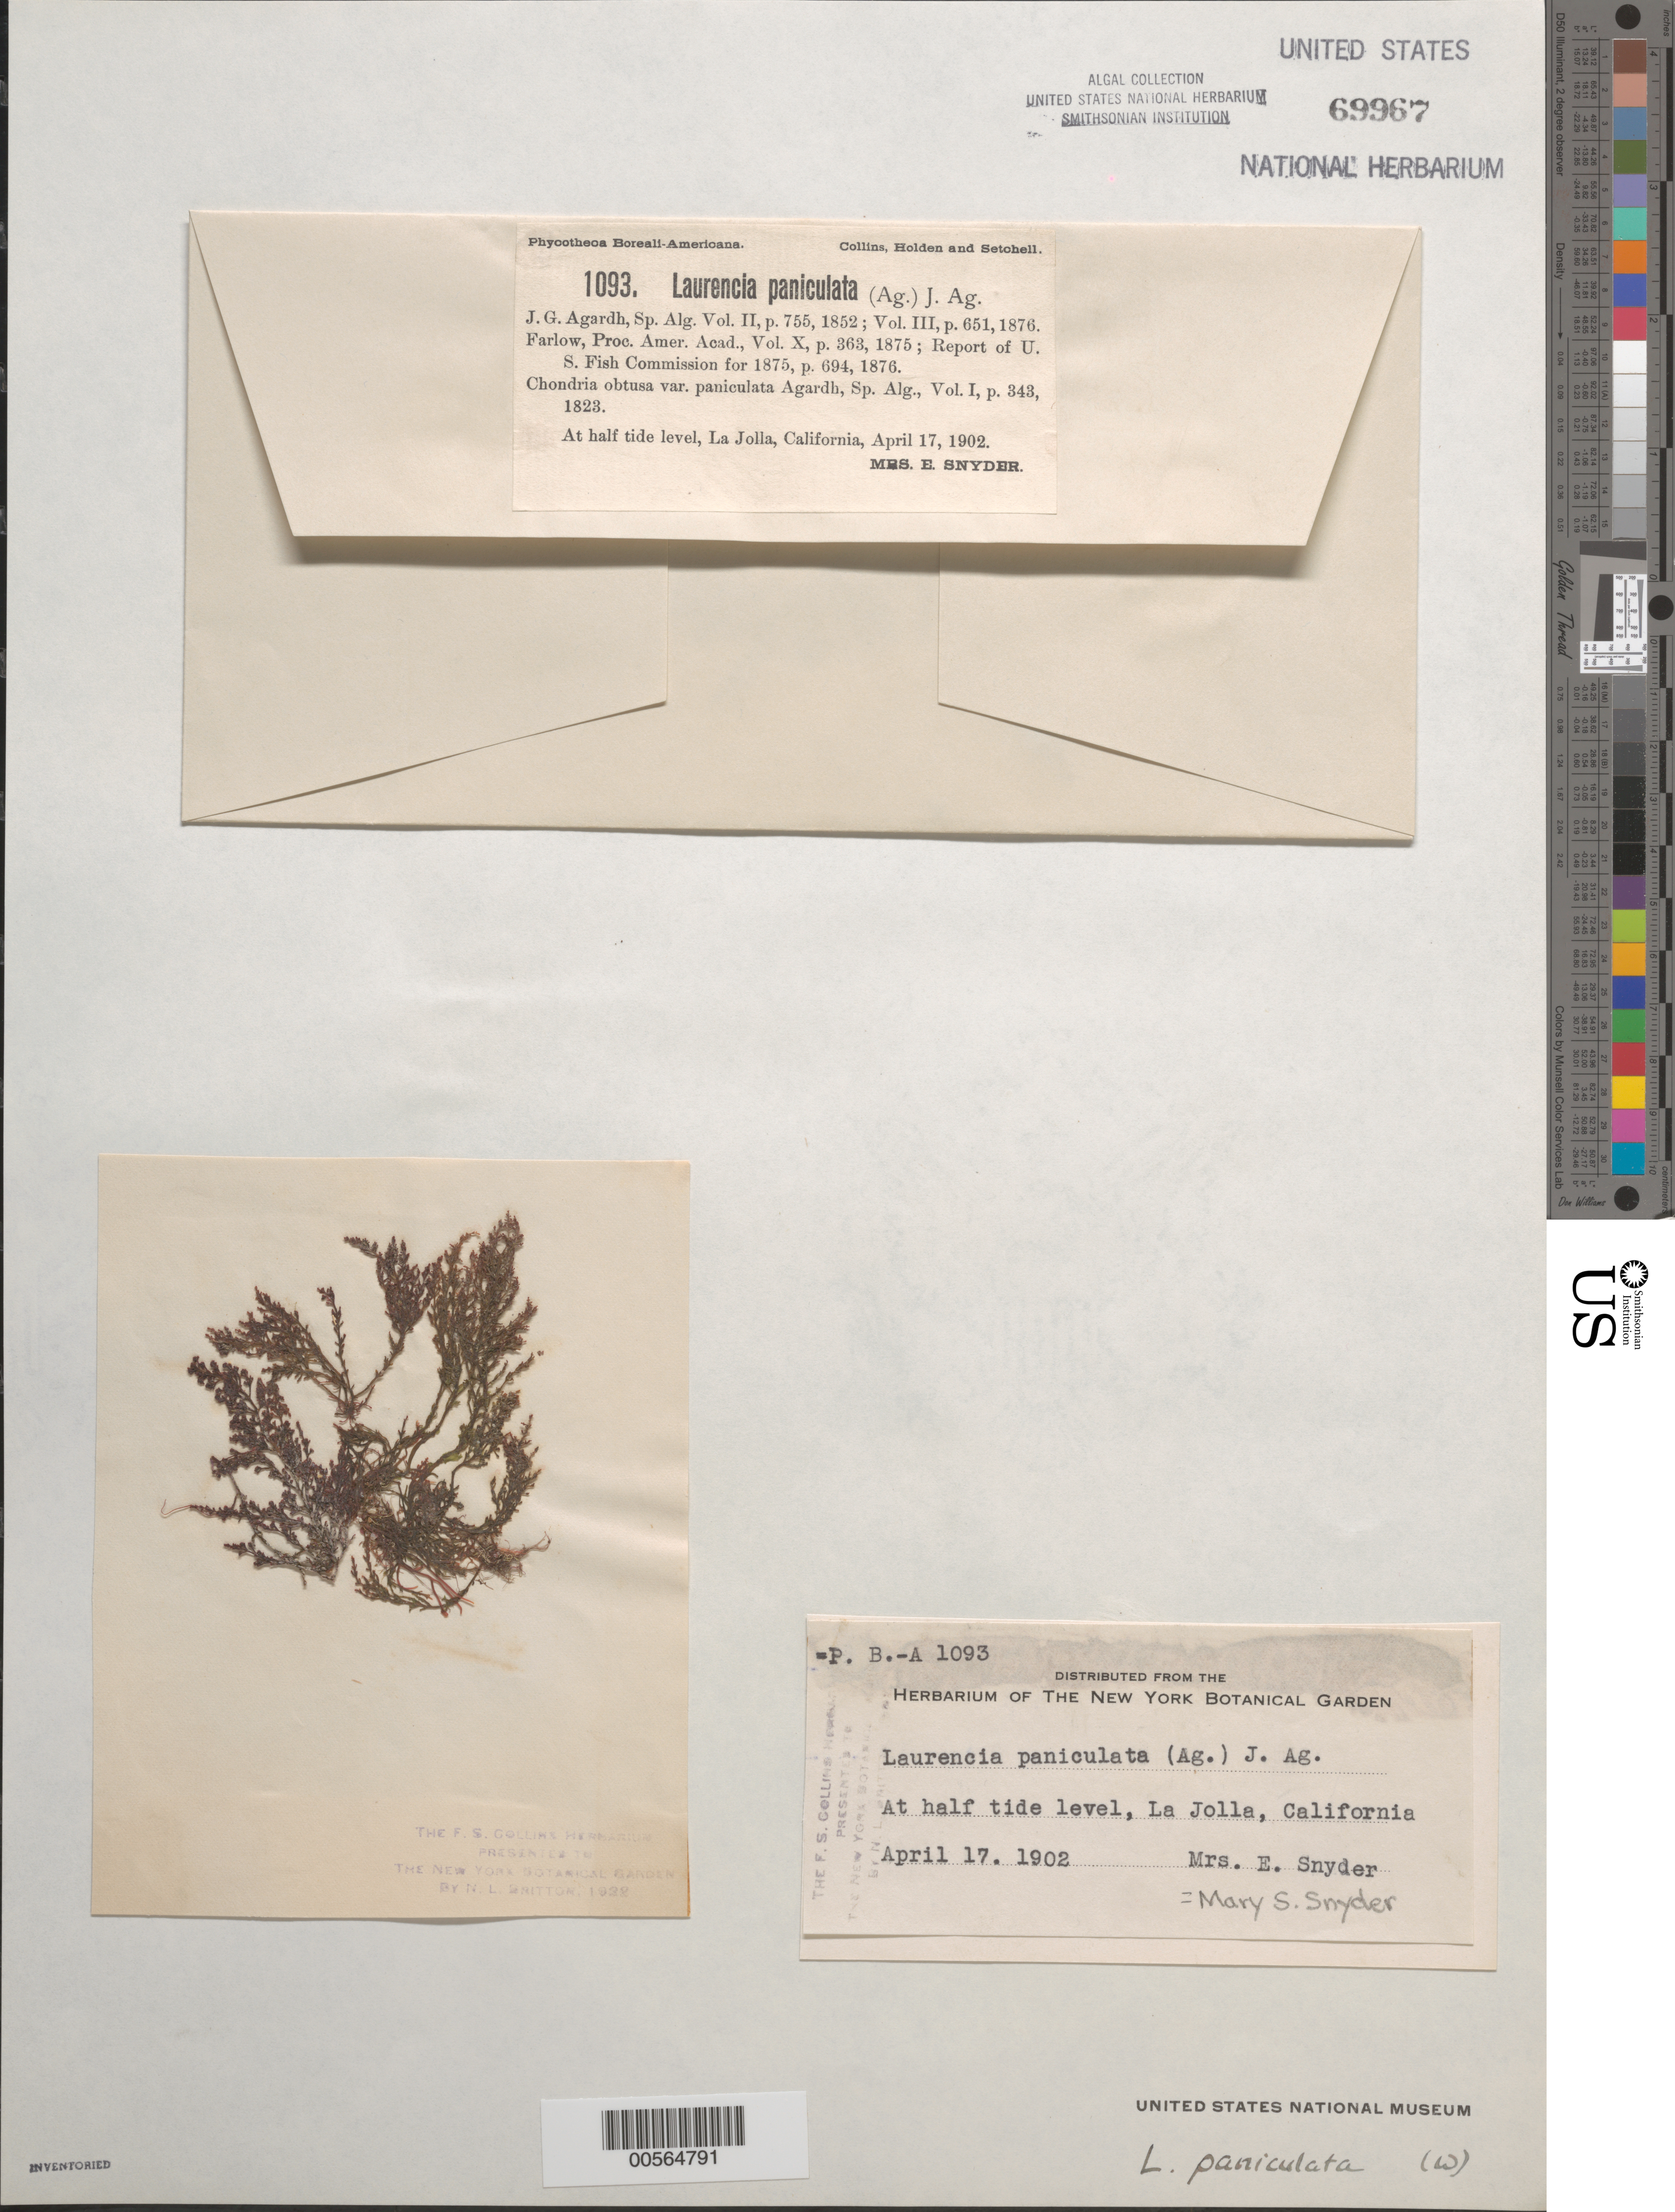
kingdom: Plantae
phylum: Rhodophyta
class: Florideophyceae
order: Ceramiales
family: Rhodomelaceae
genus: Palisada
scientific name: Palisada thuyoides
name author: (Kützing) Cassano et al.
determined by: Algae name updating Project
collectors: A. Bernatowicz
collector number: PB-A 1093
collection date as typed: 17 Apr 1902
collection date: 1902-04-17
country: United States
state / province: California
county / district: San Diego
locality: La Jolla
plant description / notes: Collins, Holden & Setchell, Phycotheca Boreali-Americana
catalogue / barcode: US 69967